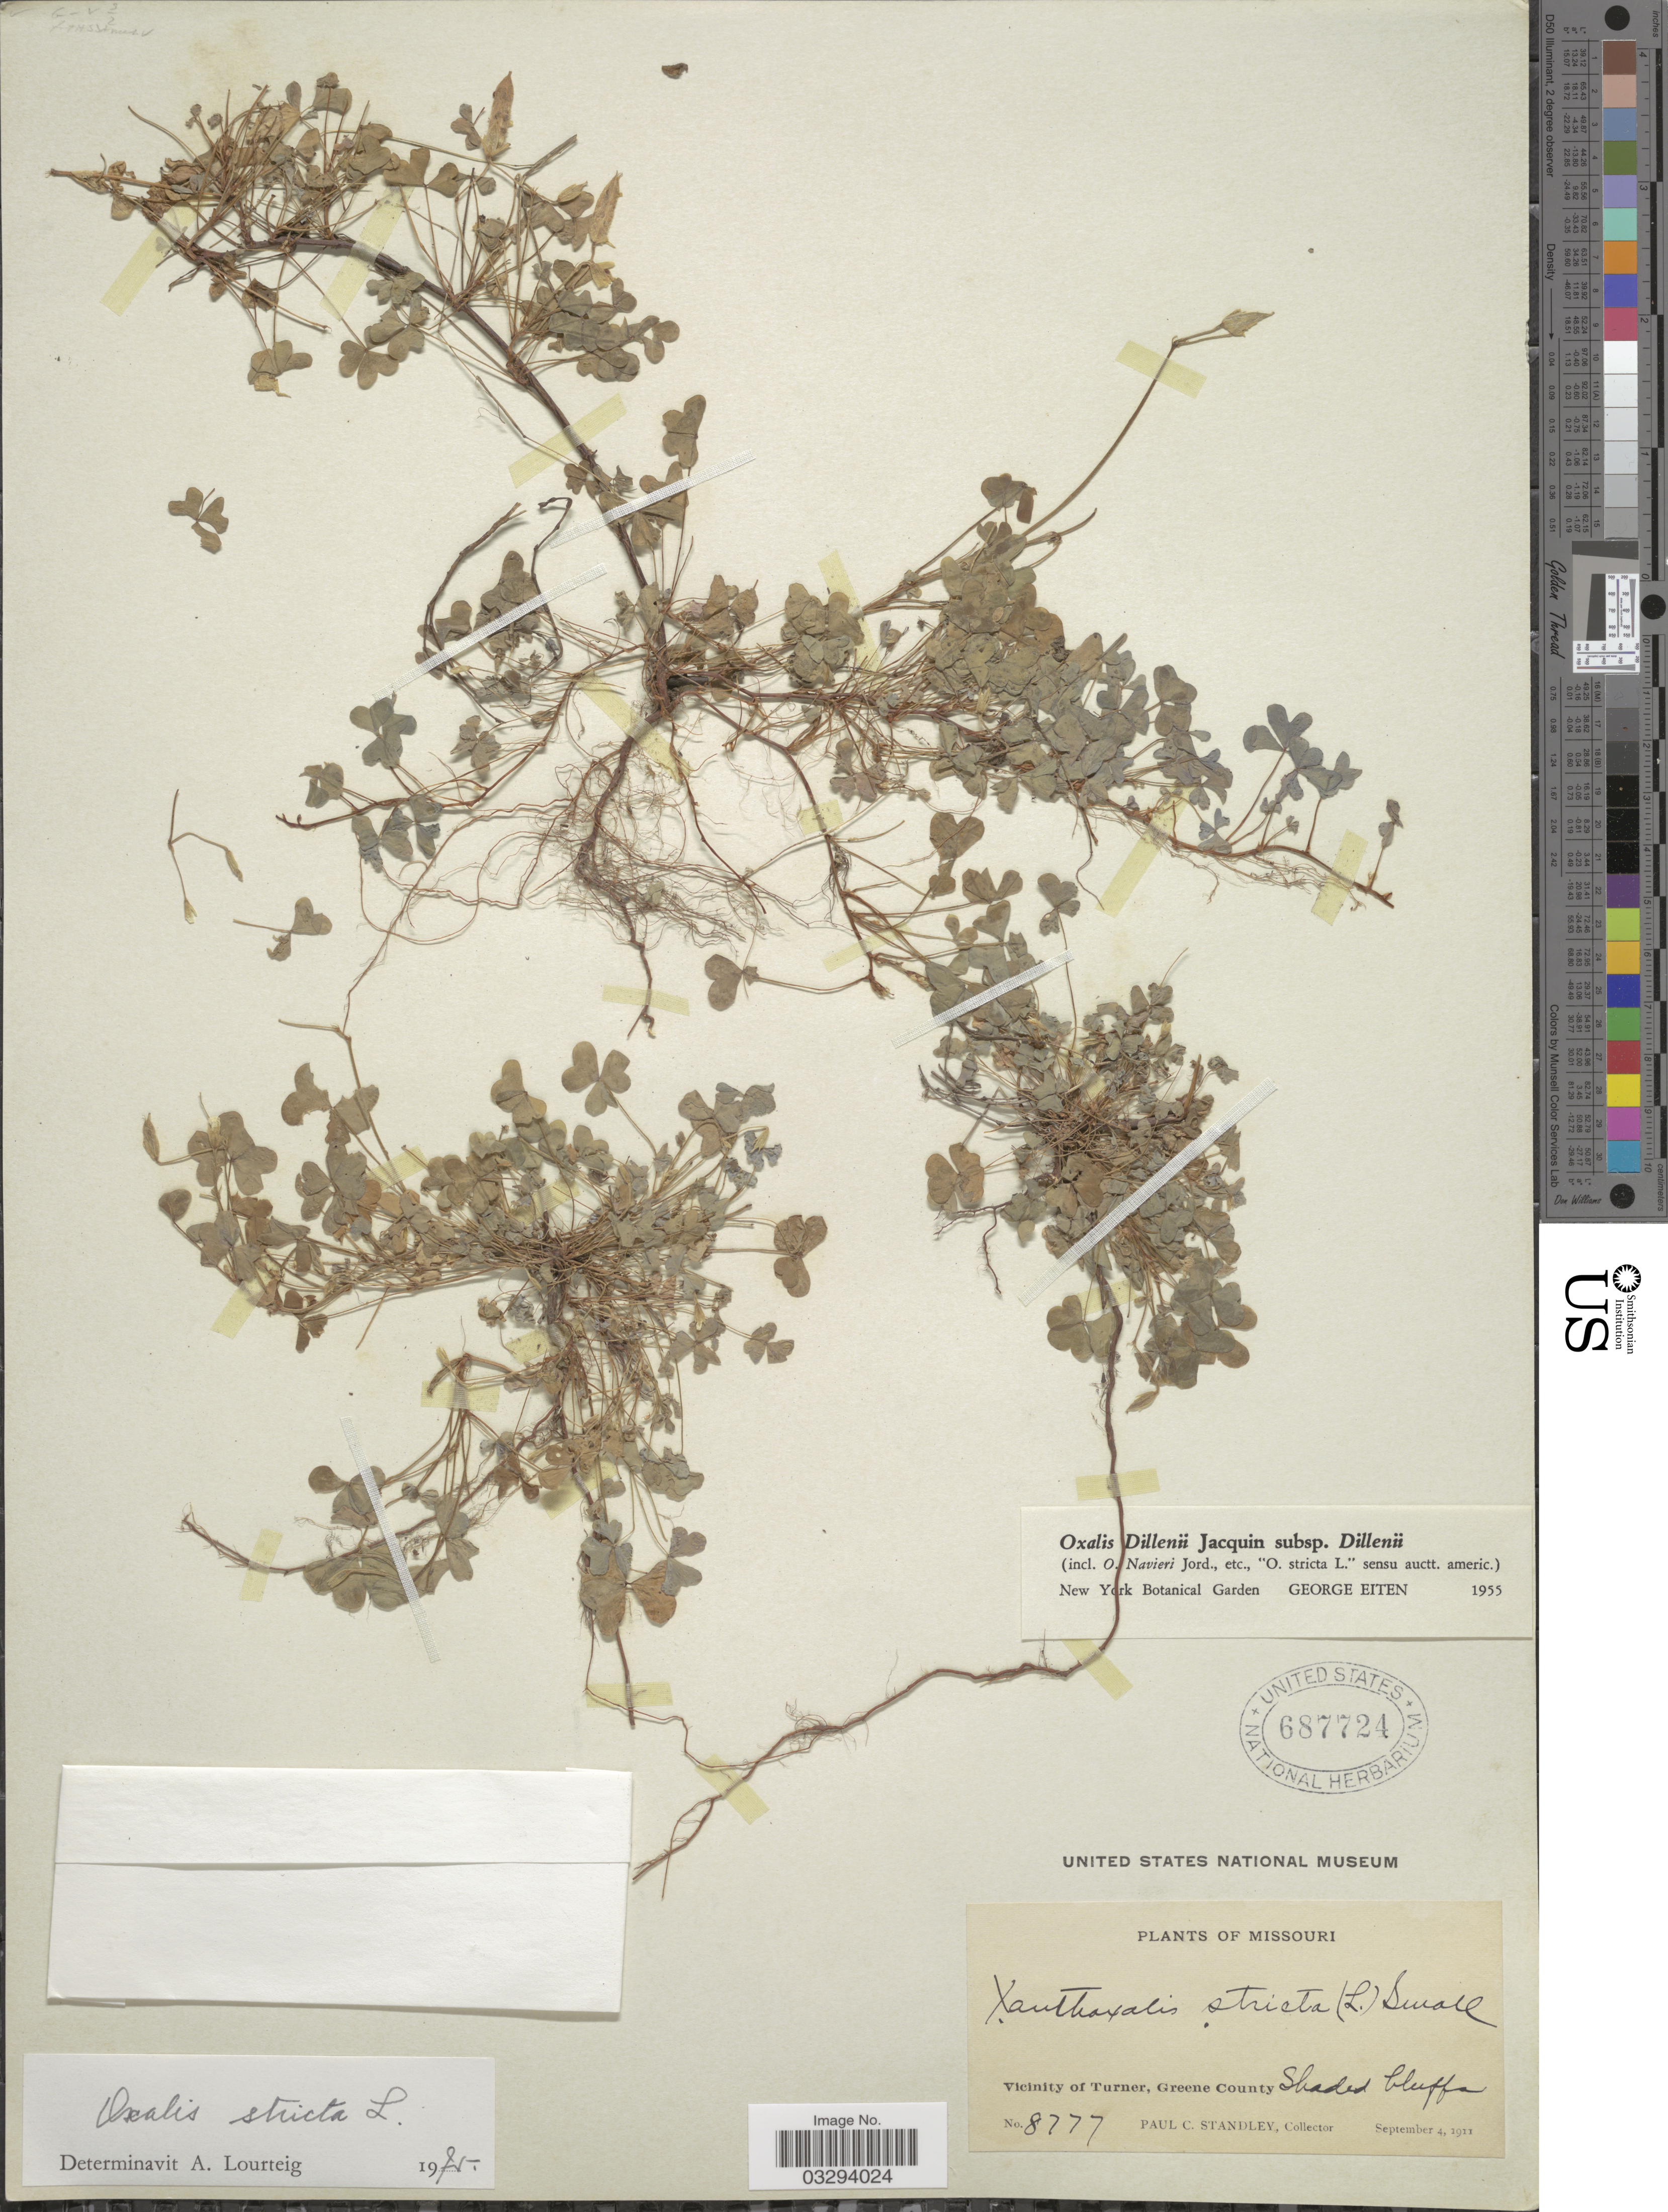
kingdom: Plantae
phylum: Tracheophyta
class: Magnoliopsida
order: Oxalidales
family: Oxalidaceae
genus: Oxalis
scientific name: Oxalis sp.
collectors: P. C. Standley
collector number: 8777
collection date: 1911-09-04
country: United States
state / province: Missouri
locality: Vicinity of Turner, Greene County.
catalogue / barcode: US 687724